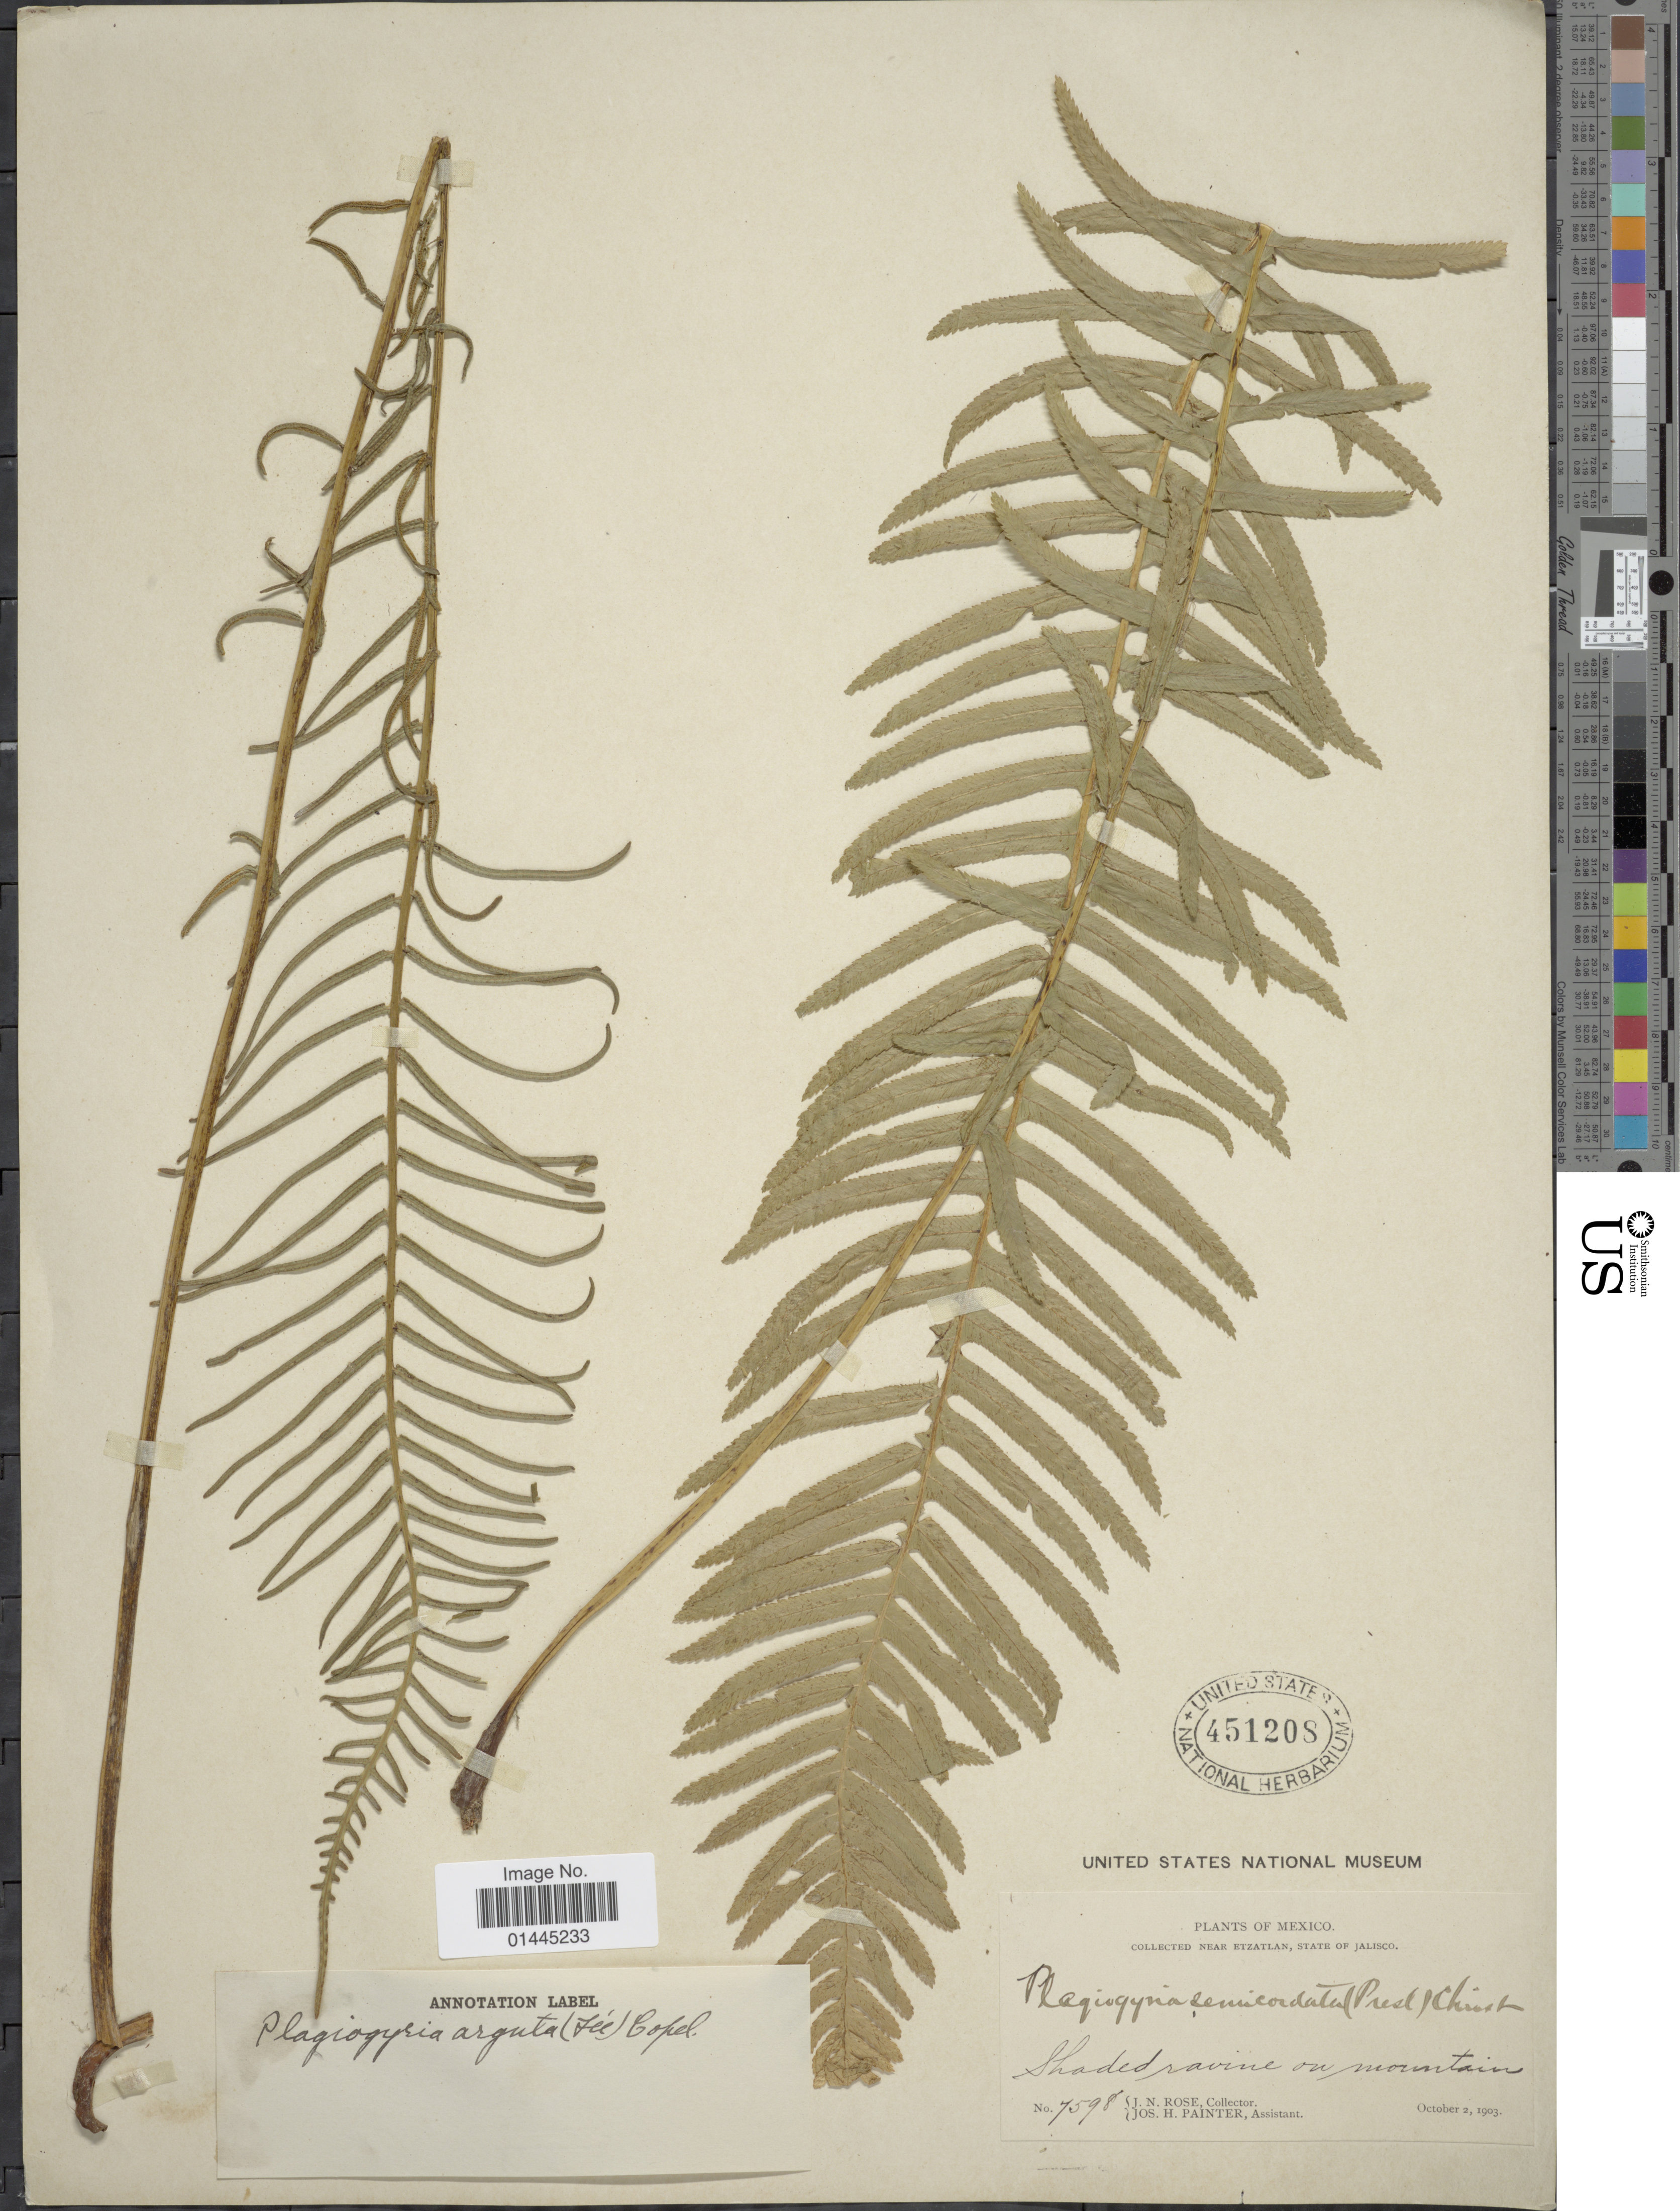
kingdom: Plantae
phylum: Tracheophyta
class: Polypodiopsida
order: Cyatheales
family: Plagiogyriaceae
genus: Plagiogyria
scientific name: Plagiogyria semicordata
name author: (C. Presl) Christ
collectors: J. N. Rose & J. H. Painter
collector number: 7598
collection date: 1903-10-02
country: Mexico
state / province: Jalisco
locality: Near Etzatlan, shaded ravine on mountain.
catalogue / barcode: US 451208